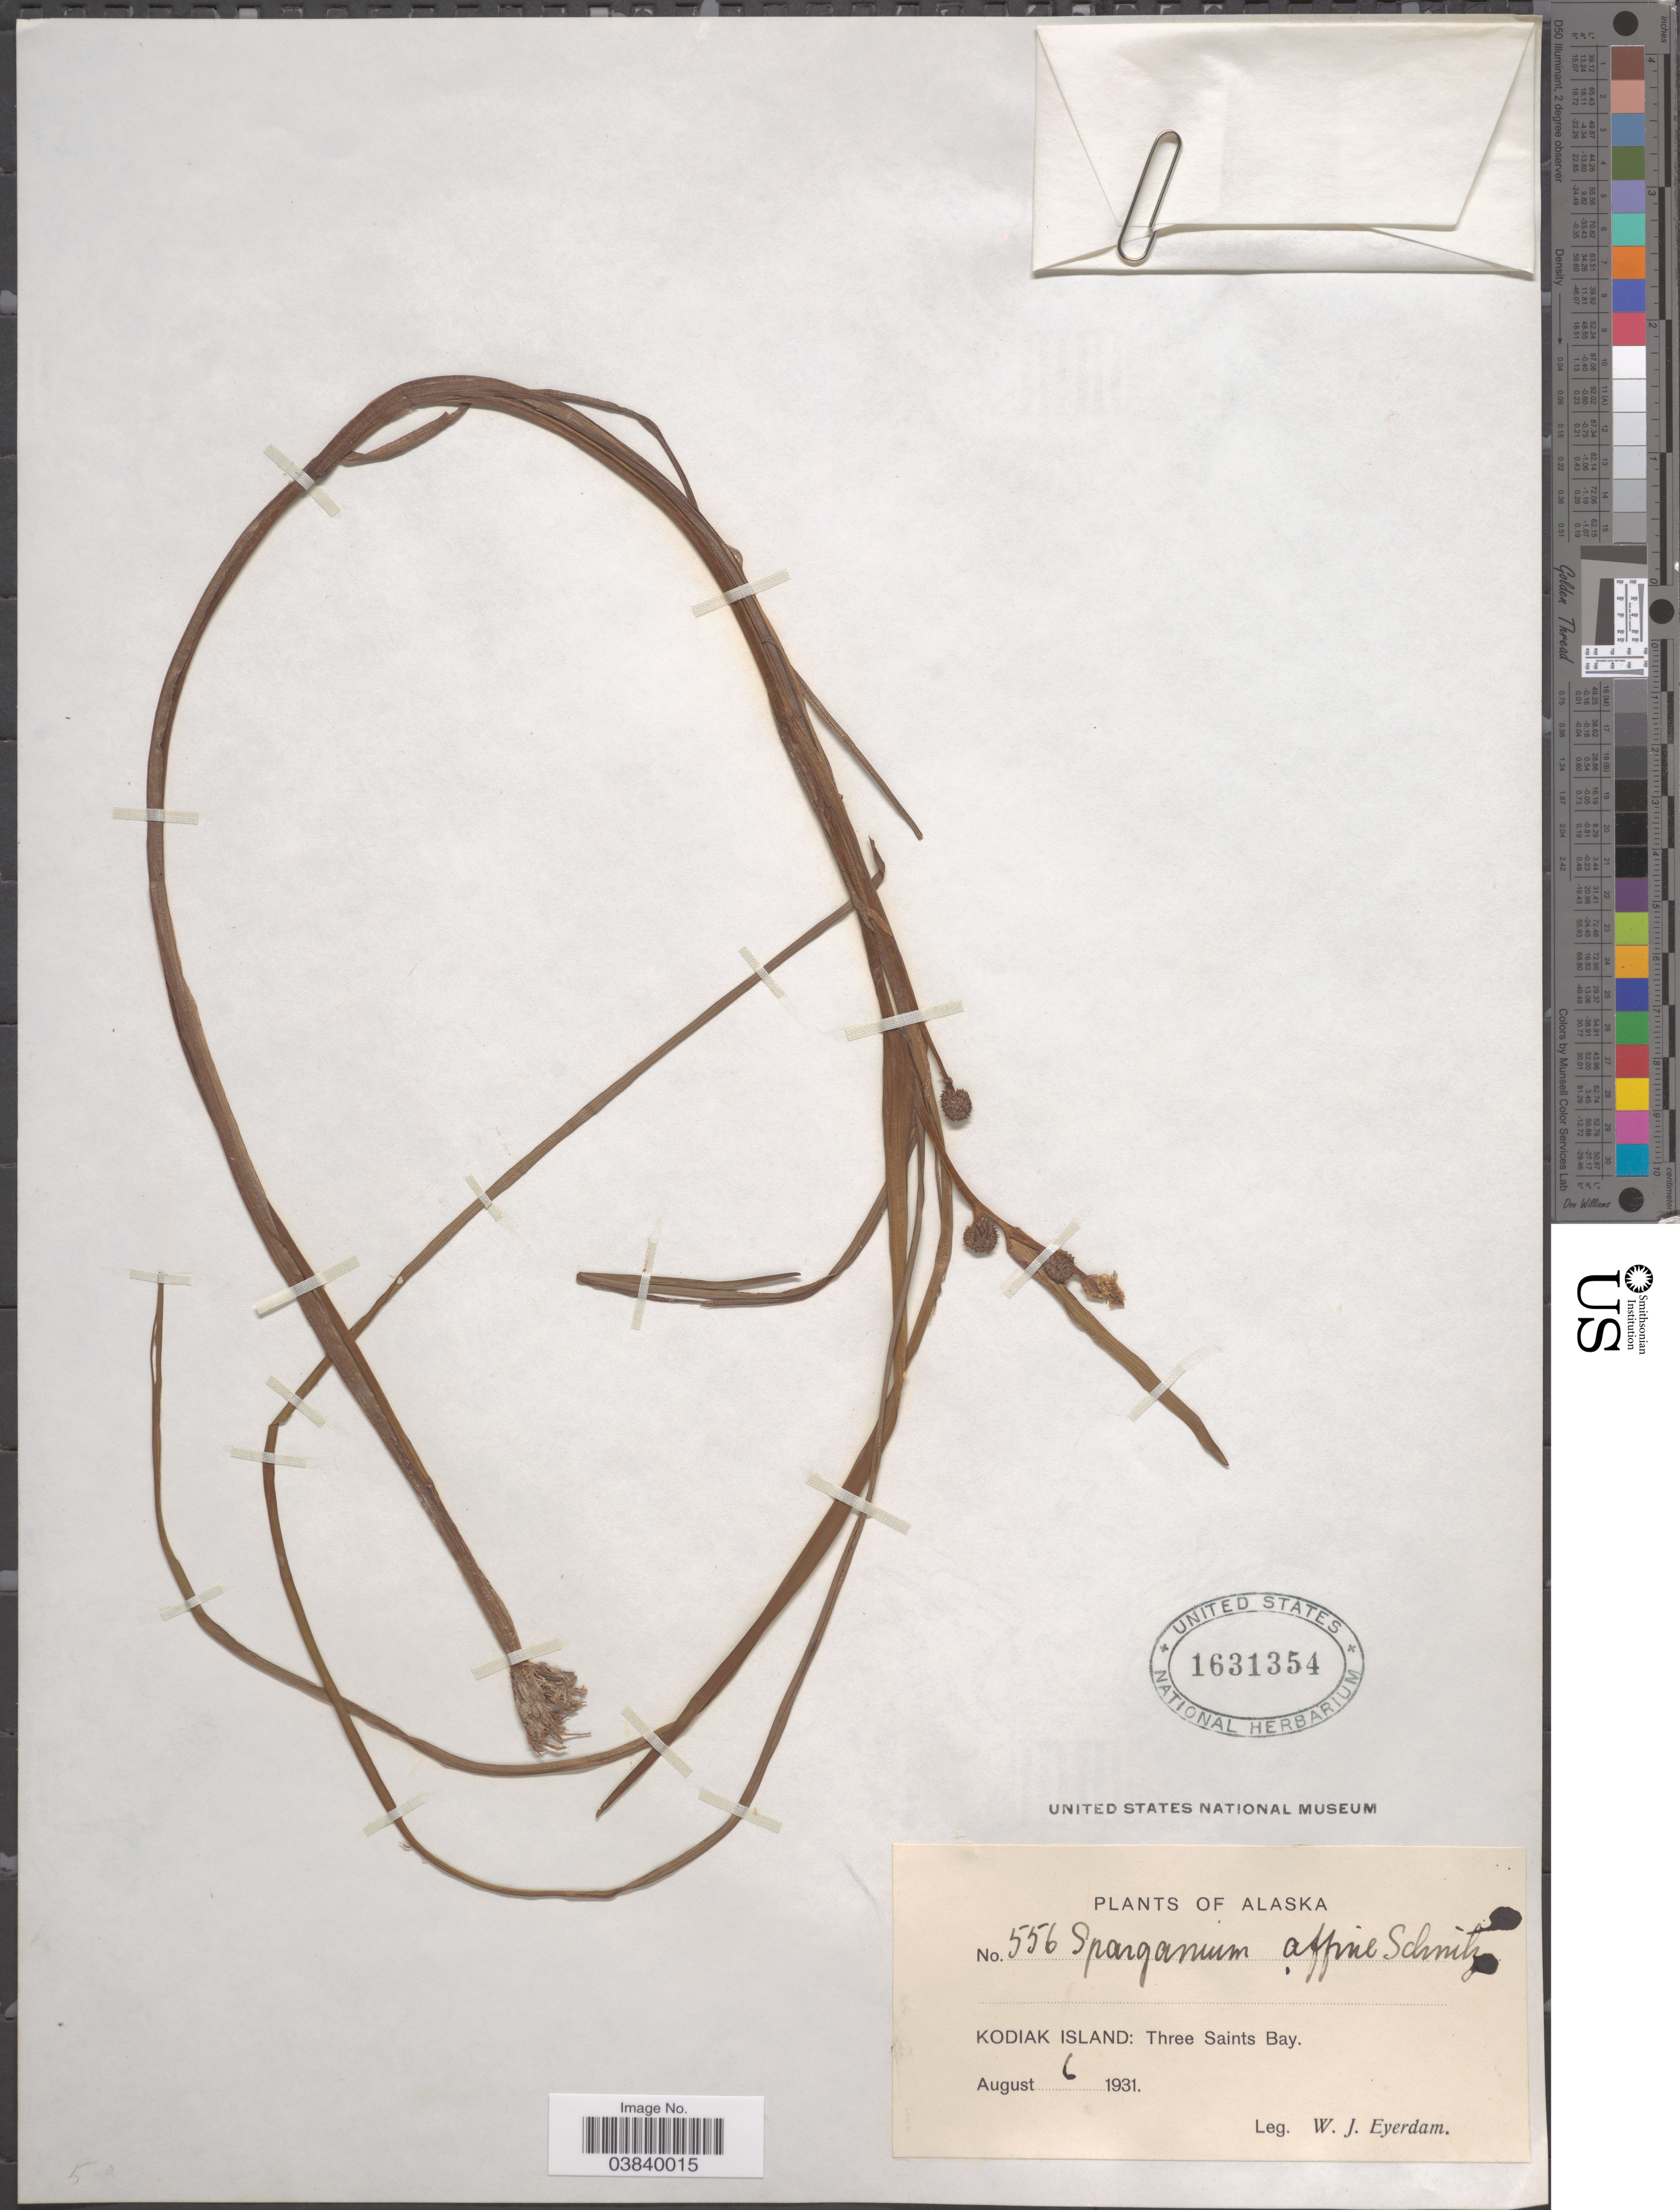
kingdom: Plantae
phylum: Tracheophyta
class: Liliopsida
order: Poales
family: Typhaceae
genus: Sparganium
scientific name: Sparganium angustifolium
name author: Michx.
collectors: W. J. Eyerdam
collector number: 556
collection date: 1931-08-06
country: United States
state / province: Alaska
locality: Kodiak Island: Three Saints Bay.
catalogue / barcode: US 1631354